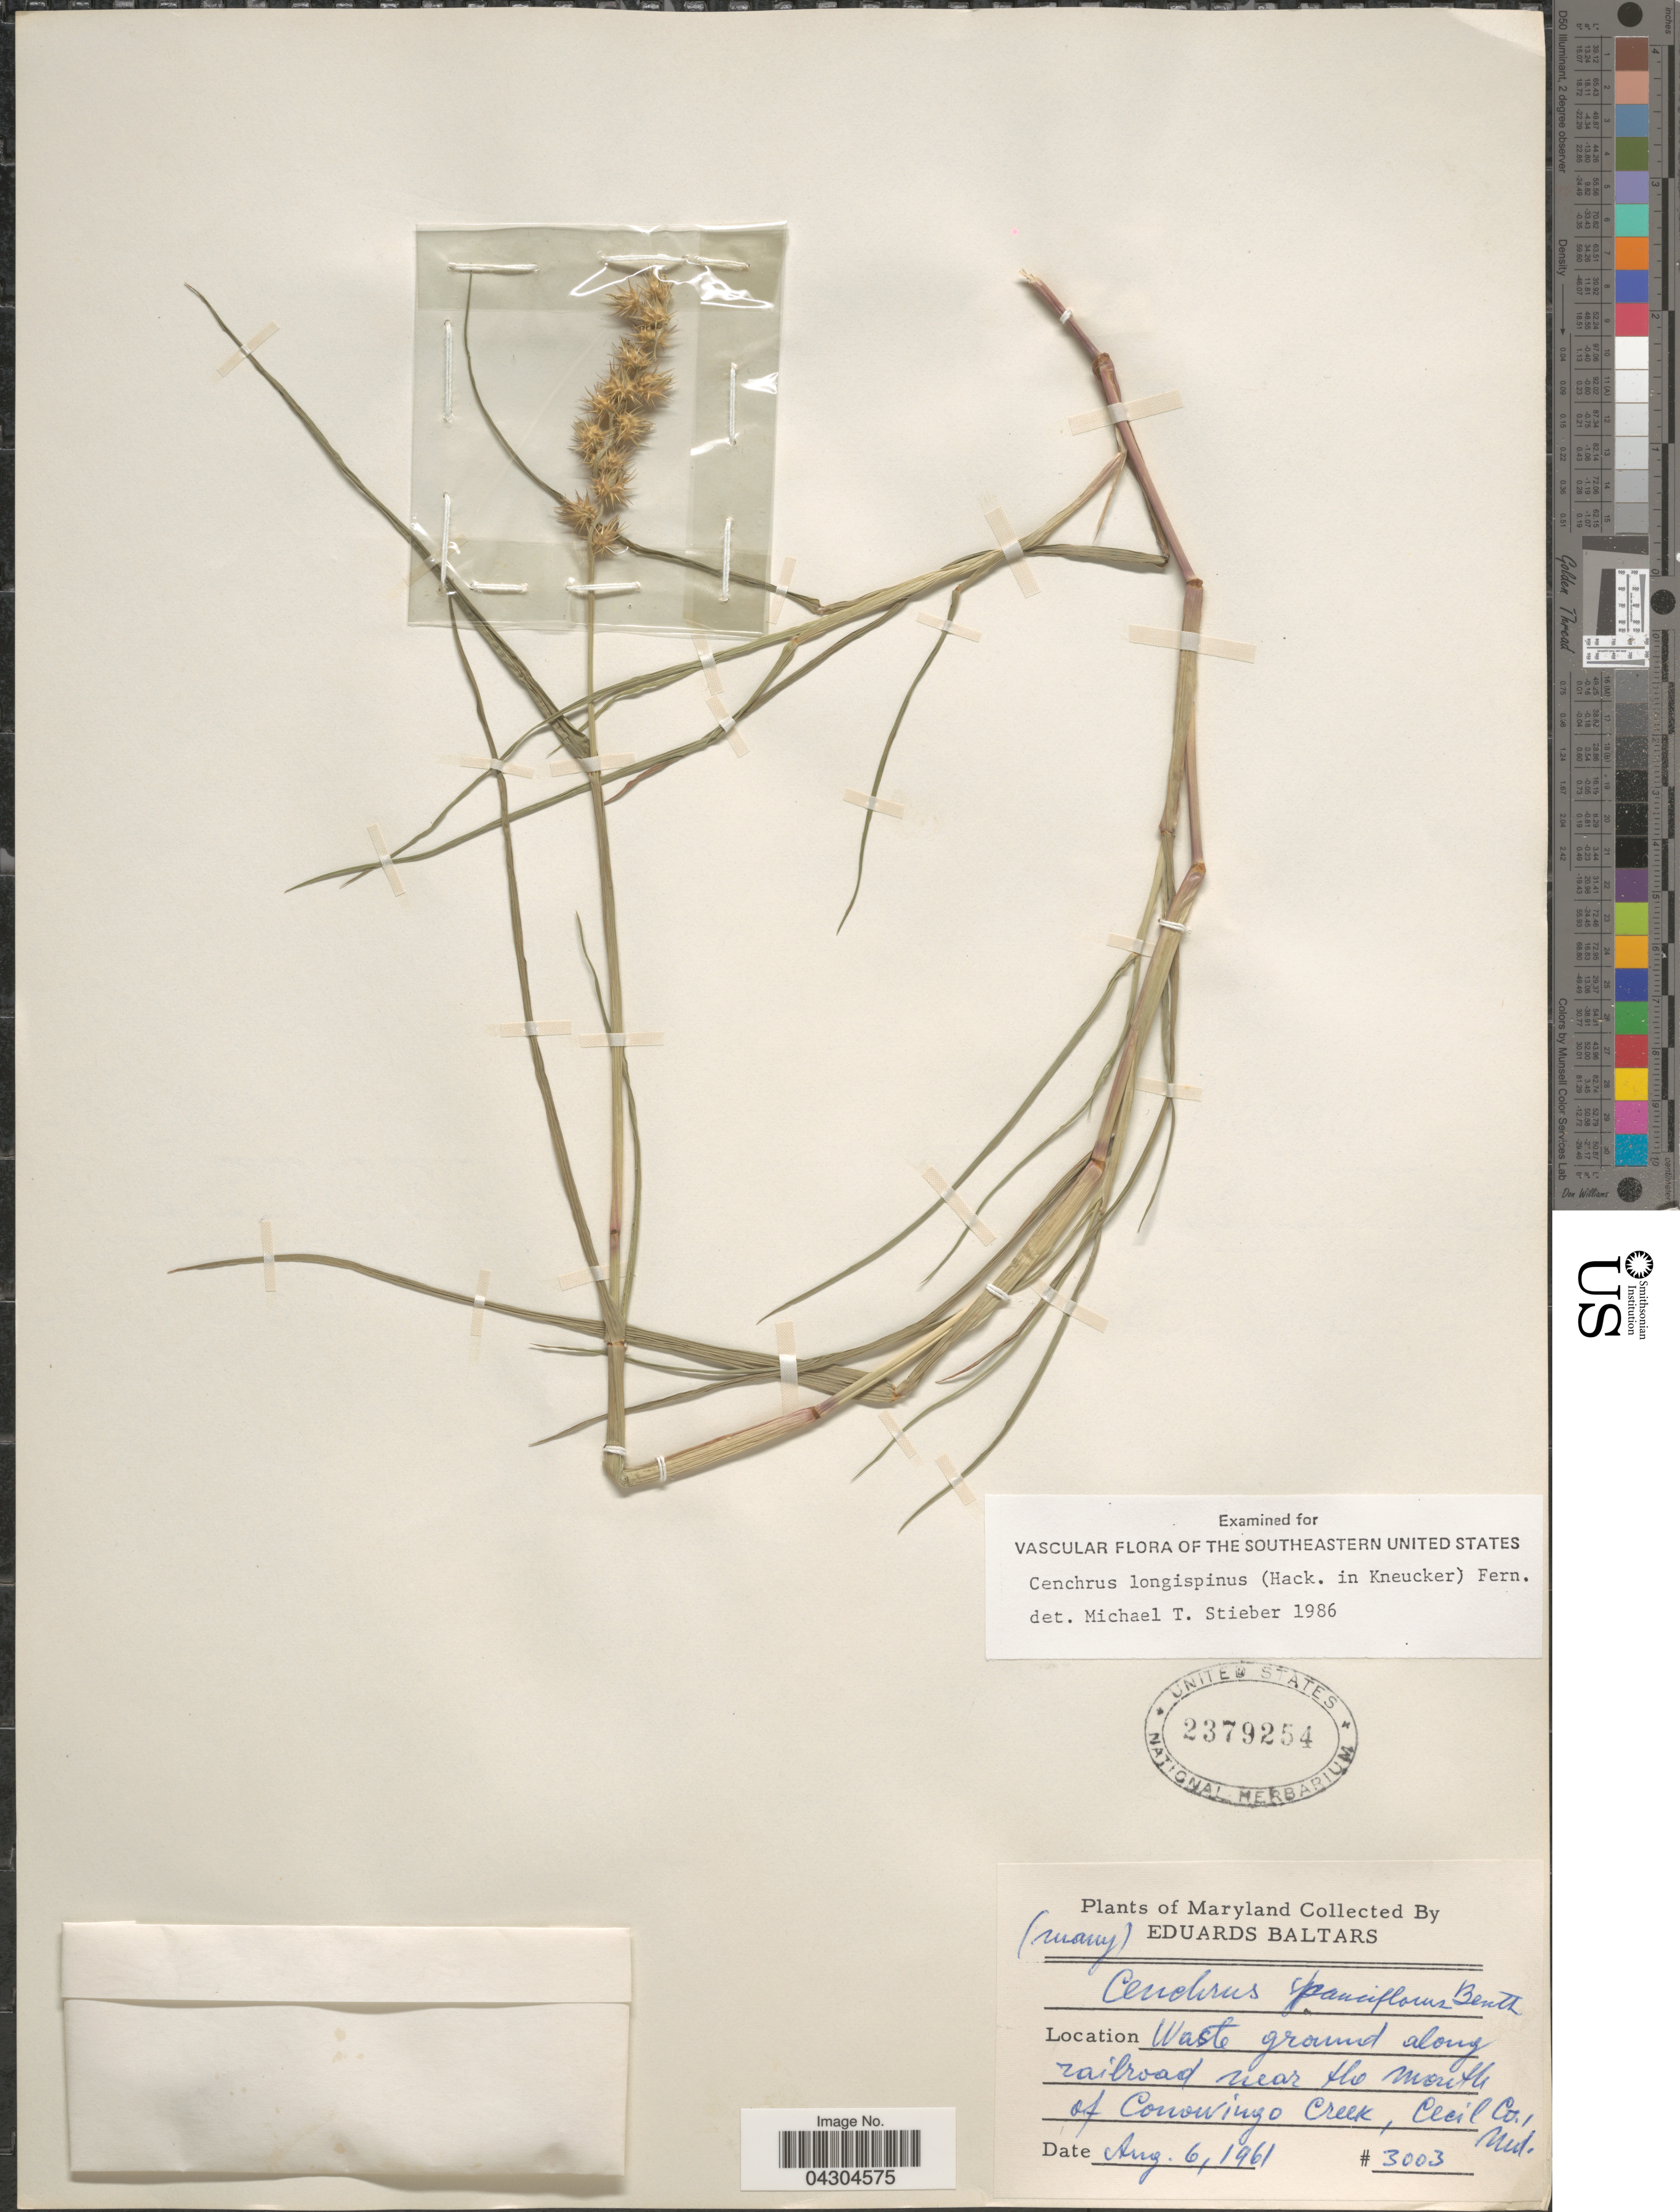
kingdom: Plantae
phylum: Tracheophyta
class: Liliopsida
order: Poales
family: Poaceae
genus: Cenchrus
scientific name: Cenchrus longispinus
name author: (Hack.) Fernald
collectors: E. Baltars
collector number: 3003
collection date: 1961-08-06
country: United States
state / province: Maryland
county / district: Cecil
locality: Waste ground along railroad near the mouth of Conowingo Creek, Cecil Co.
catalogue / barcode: US 2379254